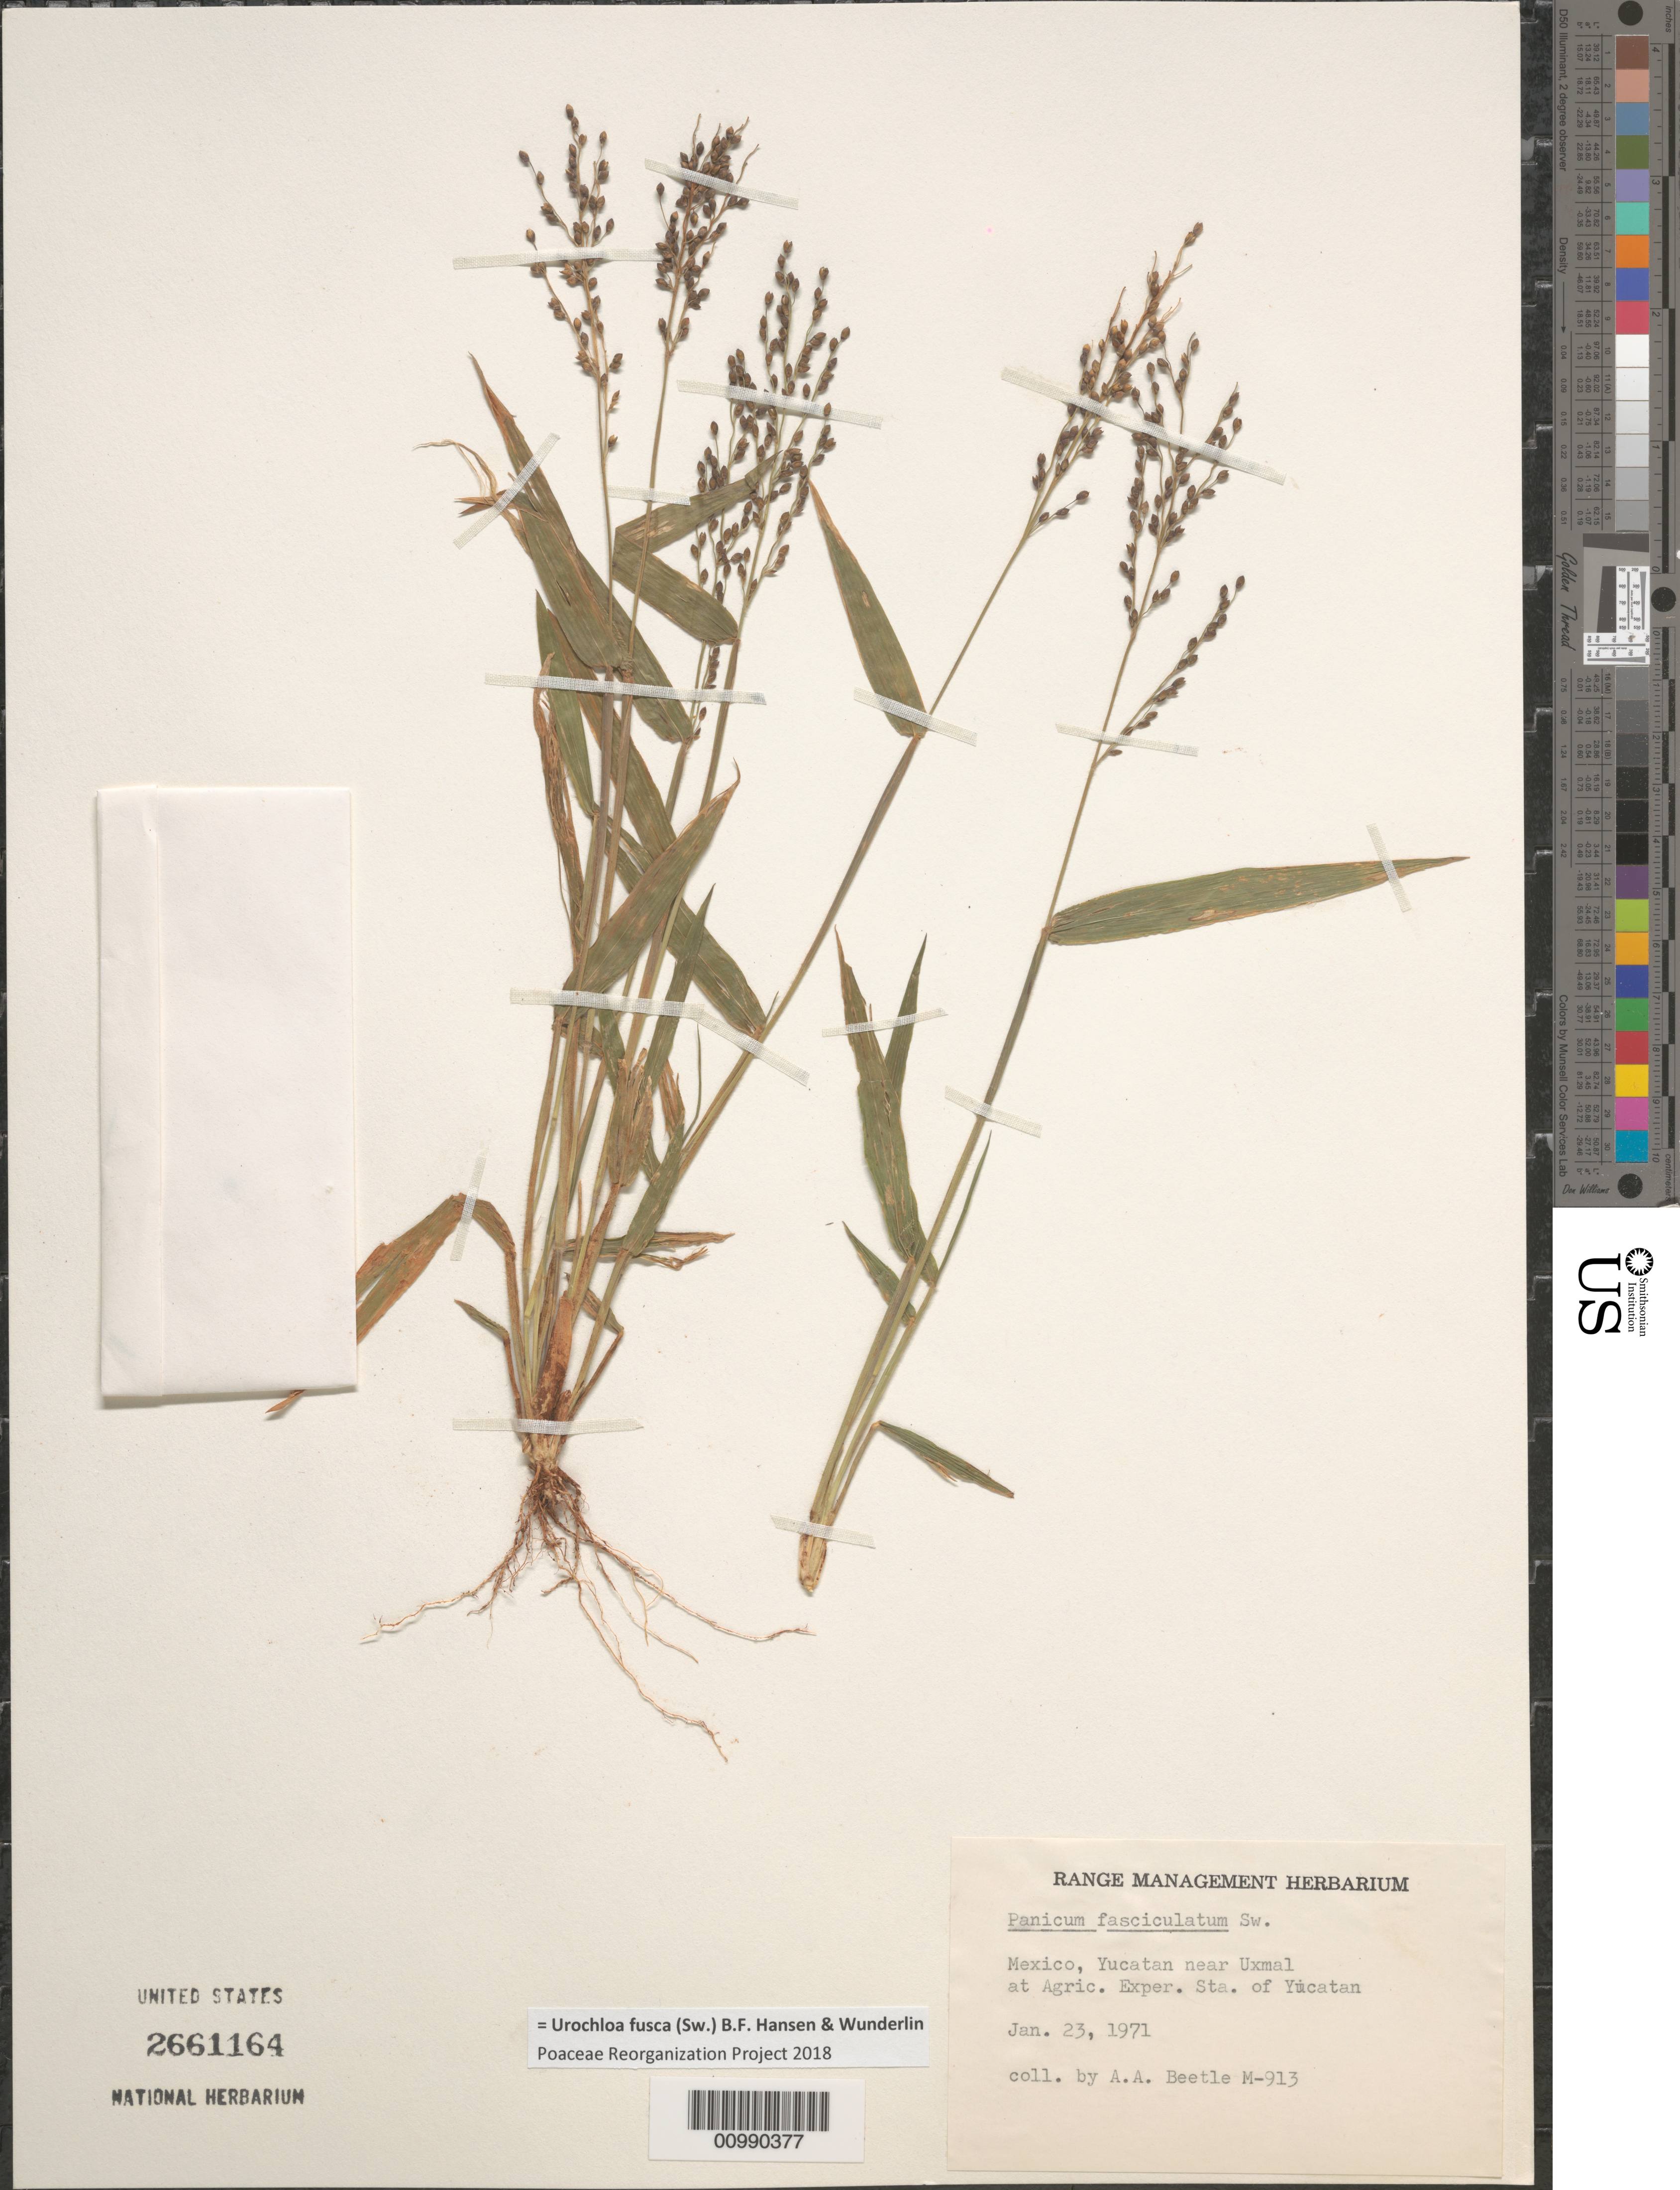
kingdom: Plantae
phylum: Tracheophyta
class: Liliopsida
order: Poales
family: Poaceae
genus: Brachiaria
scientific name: Brachiaria fasciculata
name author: (Sw.) Parodi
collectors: A. A. Beetle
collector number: M 913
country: Mexico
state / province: Yucatán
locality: Agric. Exper. Sta.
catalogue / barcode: US 2661164